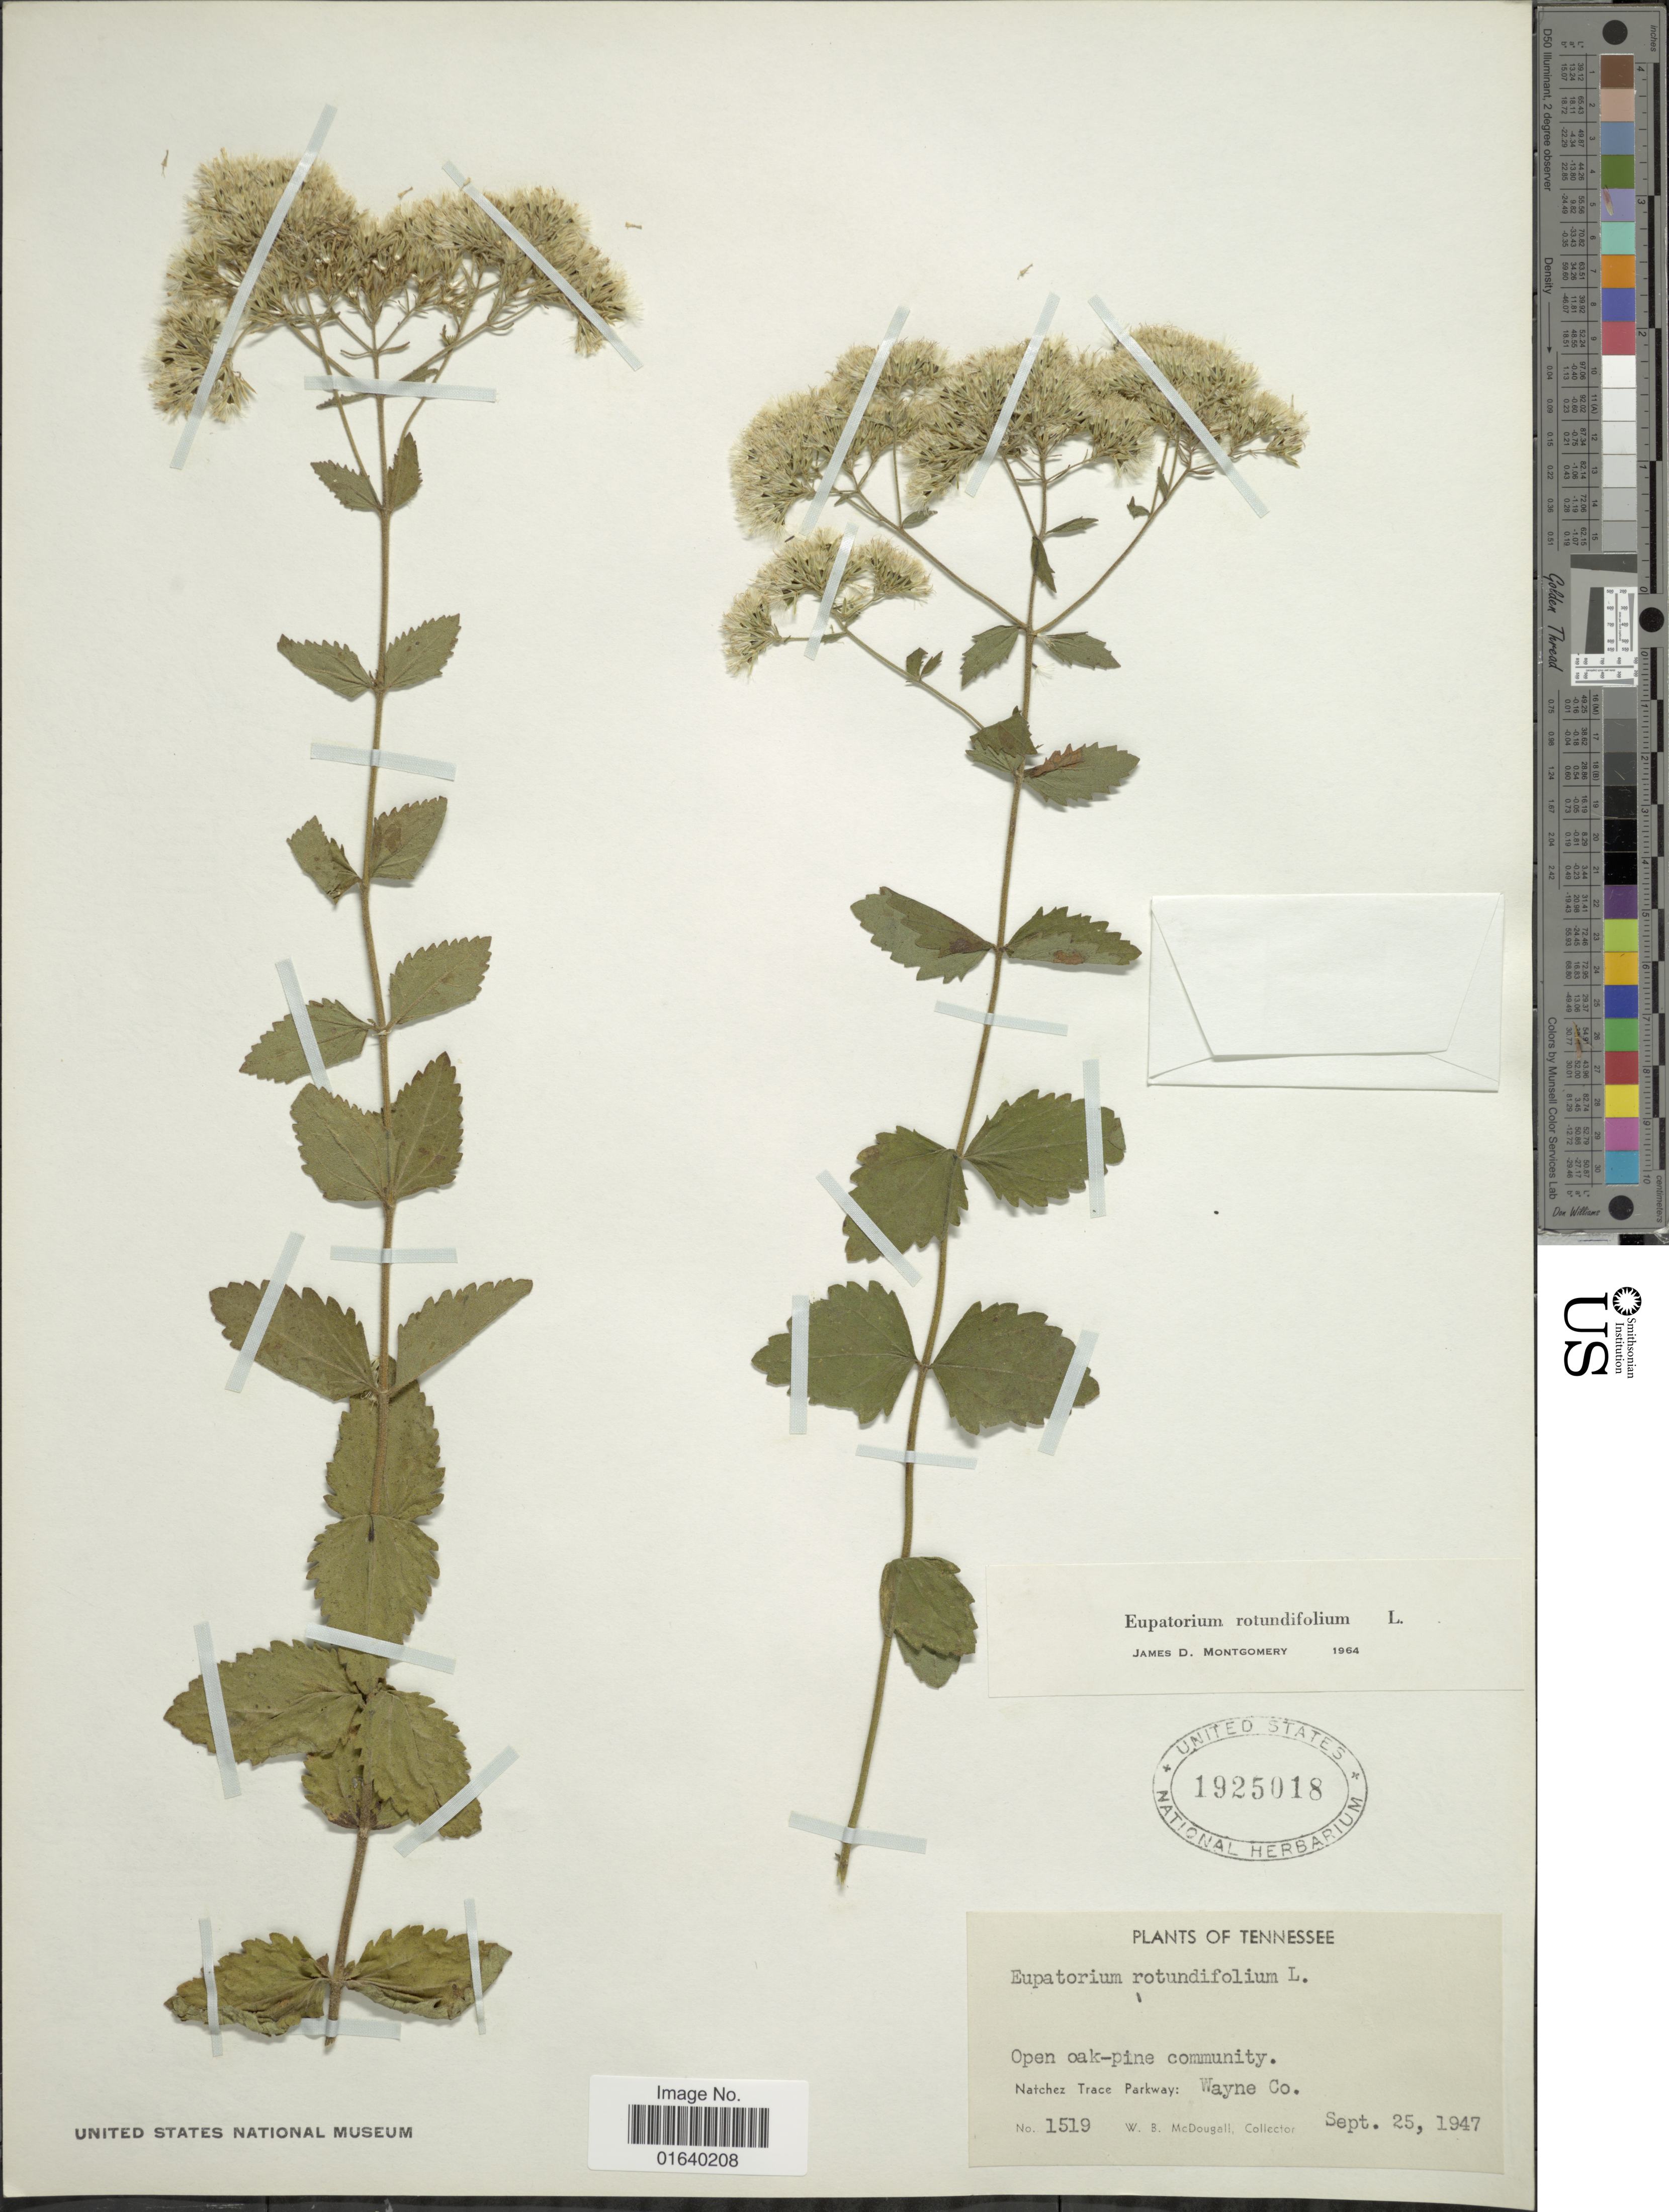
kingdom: Plantae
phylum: Tracheophyta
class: Magnoliopsida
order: Asterales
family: Asteraceae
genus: Eupatorium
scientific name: Eupatorium rotundifolium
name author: L.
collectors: W. B. McDougal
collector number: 1519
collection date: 1947-09-25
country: United States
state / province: Tennessee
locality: Open oak-pine community, Natchez Trace Parkway: Wayne Co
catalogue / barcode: US 1925018